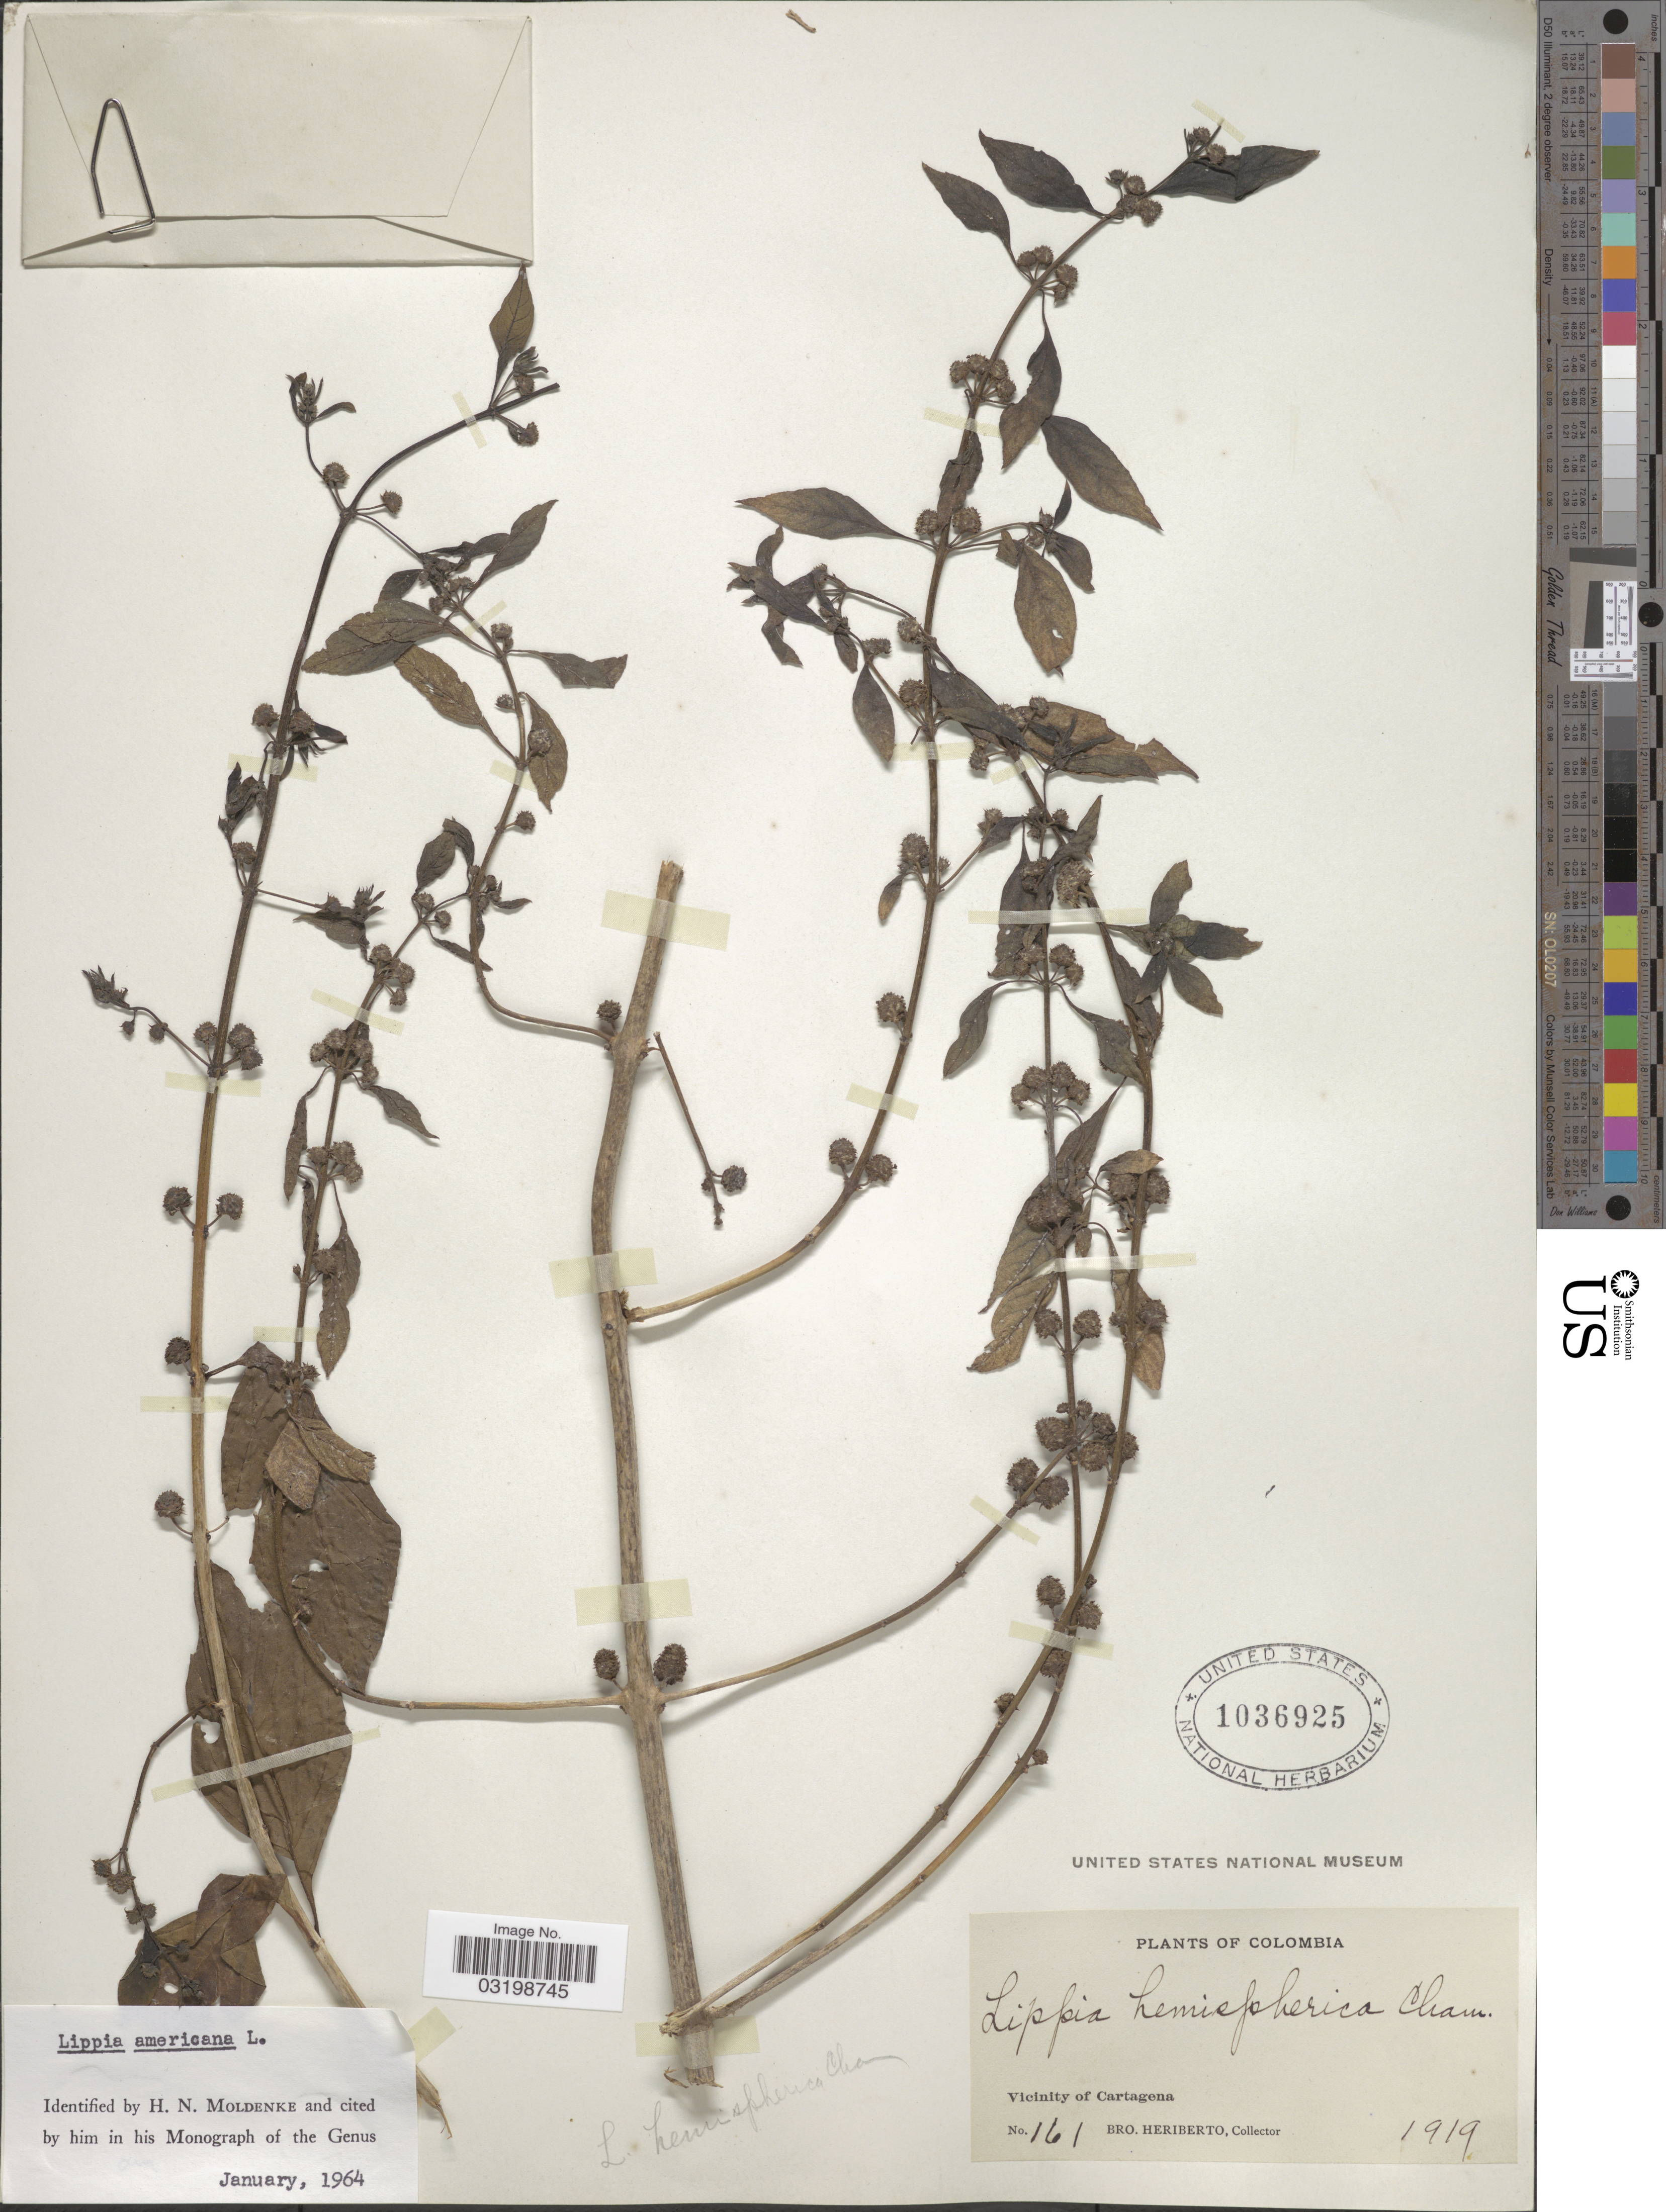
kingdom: Plantae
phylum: Tracheophyta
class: Magnoliopsida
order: Lamiales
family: Verbenaceae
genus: Lippia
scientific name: Lippia americana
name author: L.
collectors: B. Heriberto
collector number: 161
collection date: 1919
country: Colombia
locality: Vicinity of Cartagena.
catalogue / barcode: US 1036925